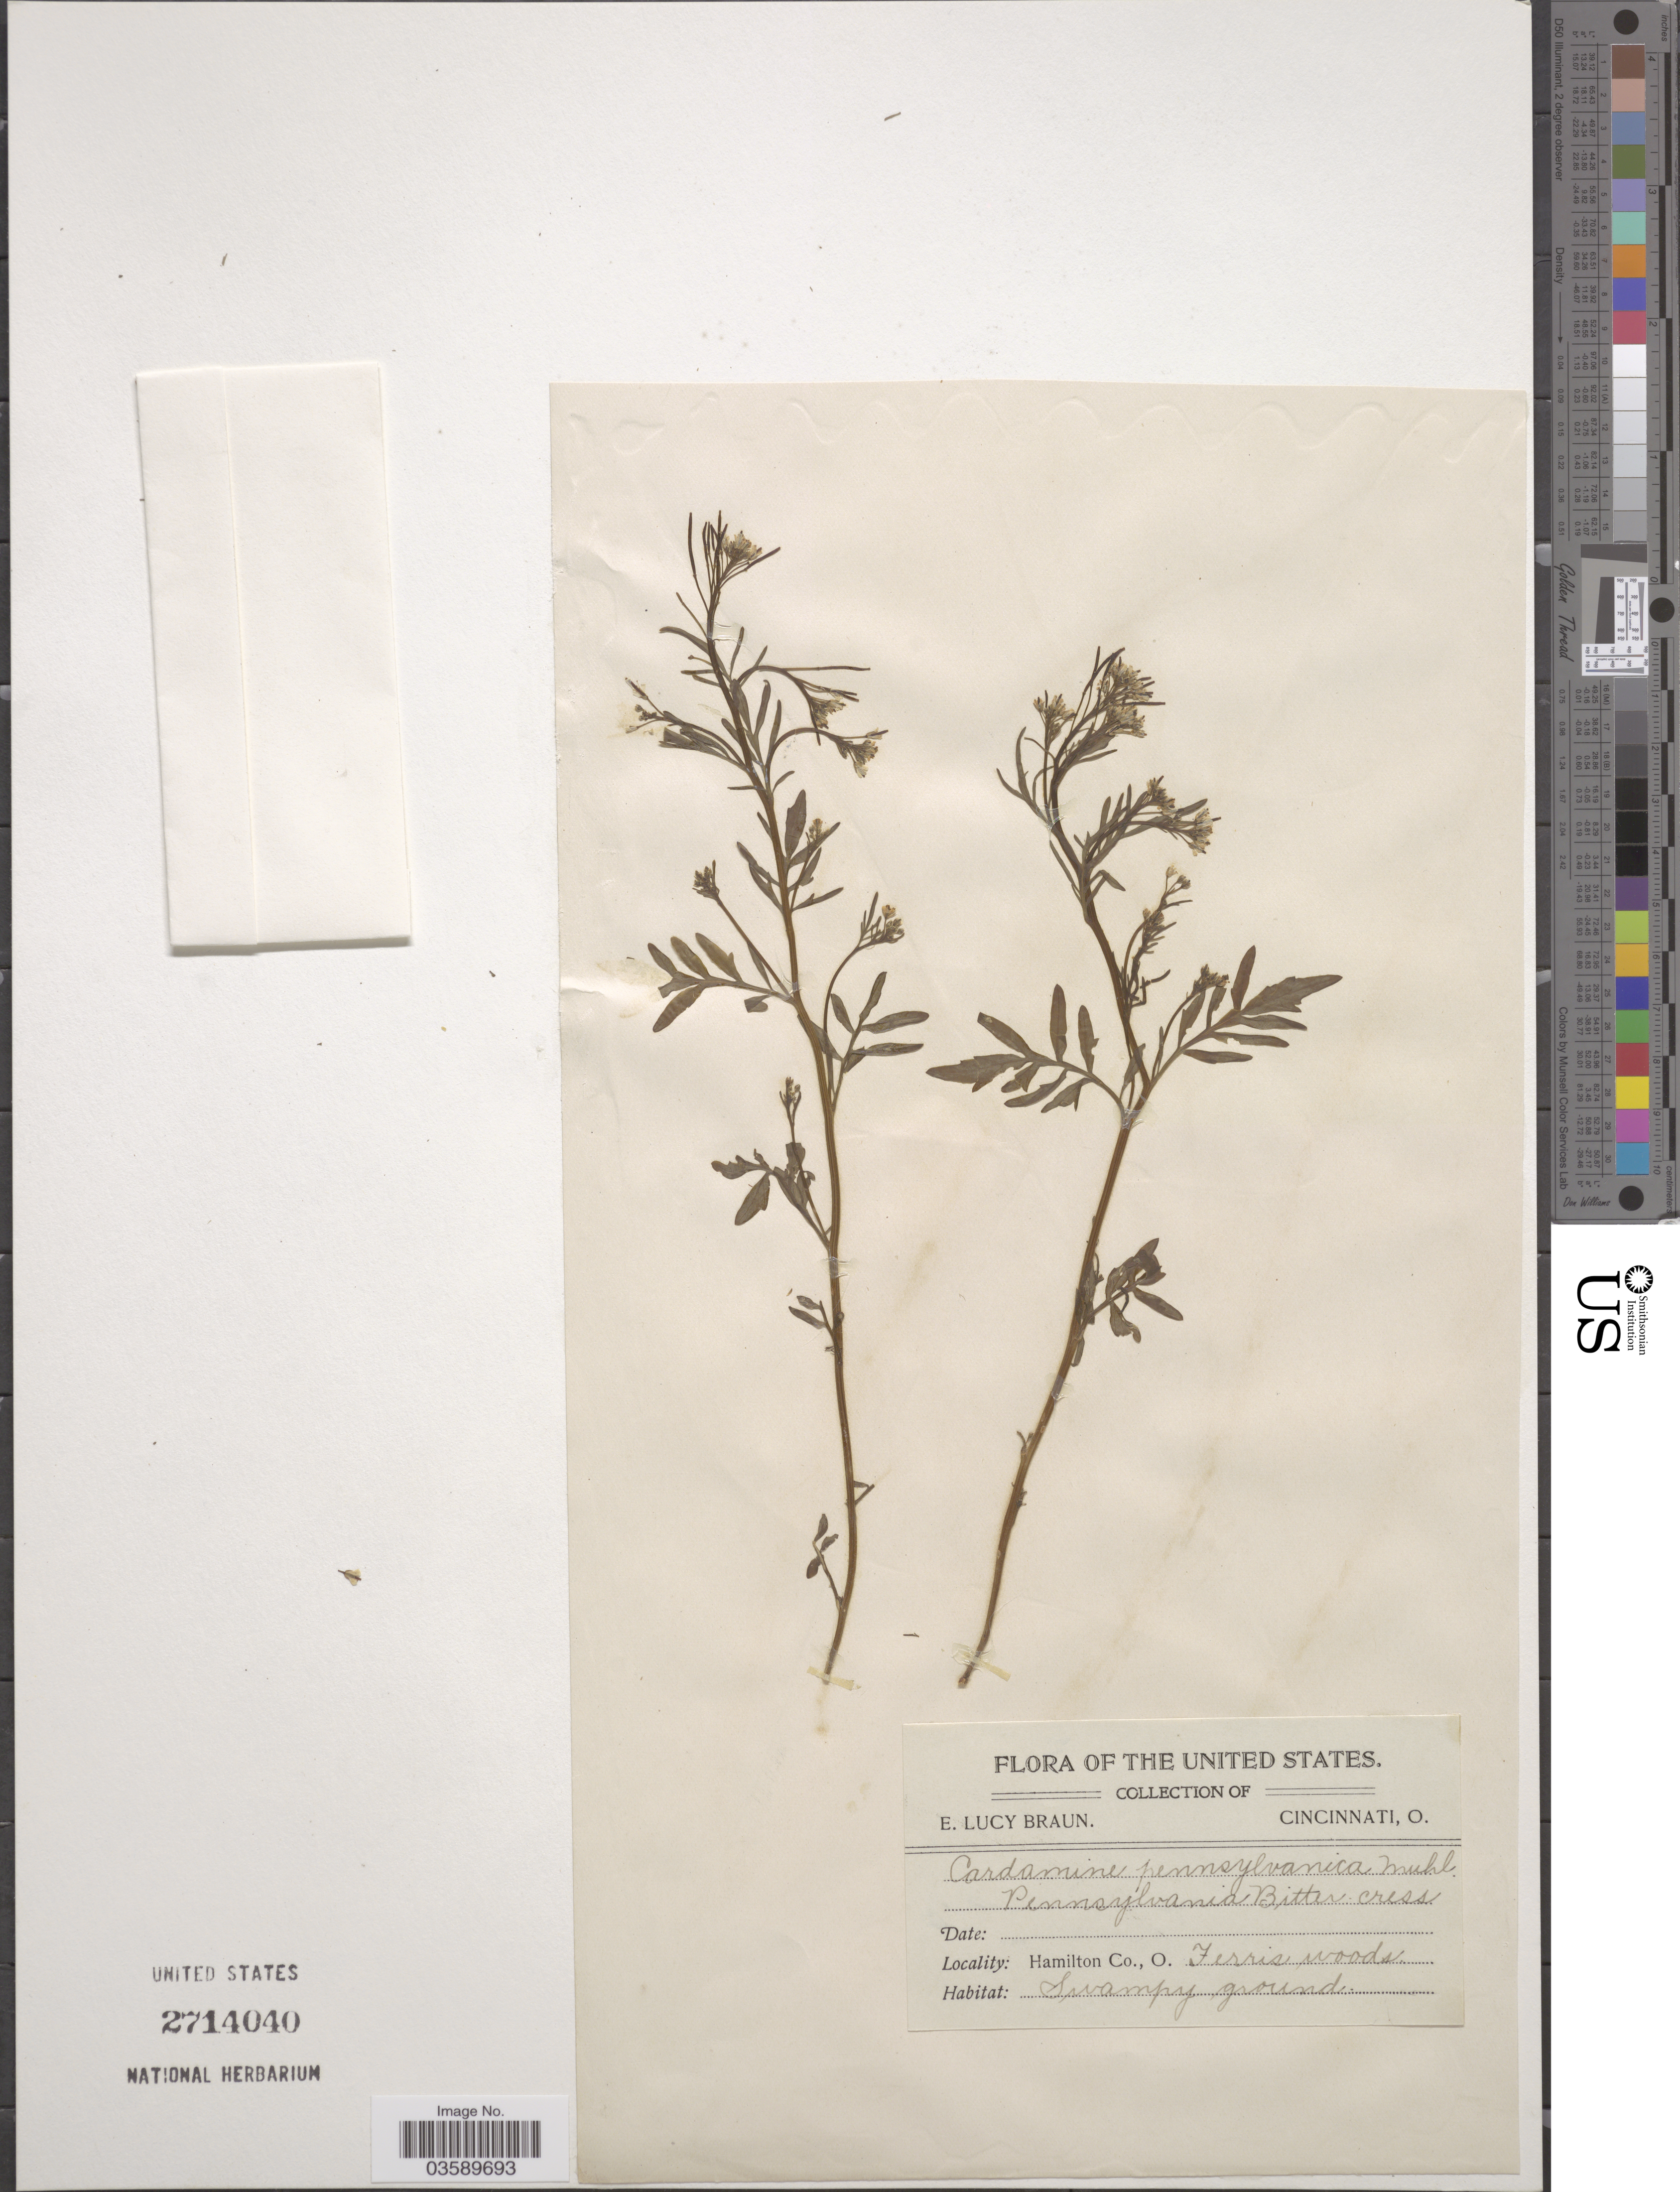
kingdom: Plantae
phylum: Tracheophyta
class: Magnoliopsida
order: Brassicales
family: Brassicaceae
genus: Cardamine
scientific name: Cardamine pensylvanica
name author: Muhl. ex Willd.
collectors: E. L. Braun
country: United States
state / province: Ohio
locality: Hamilton Co., Ferris woods.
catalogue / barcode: US 2714040